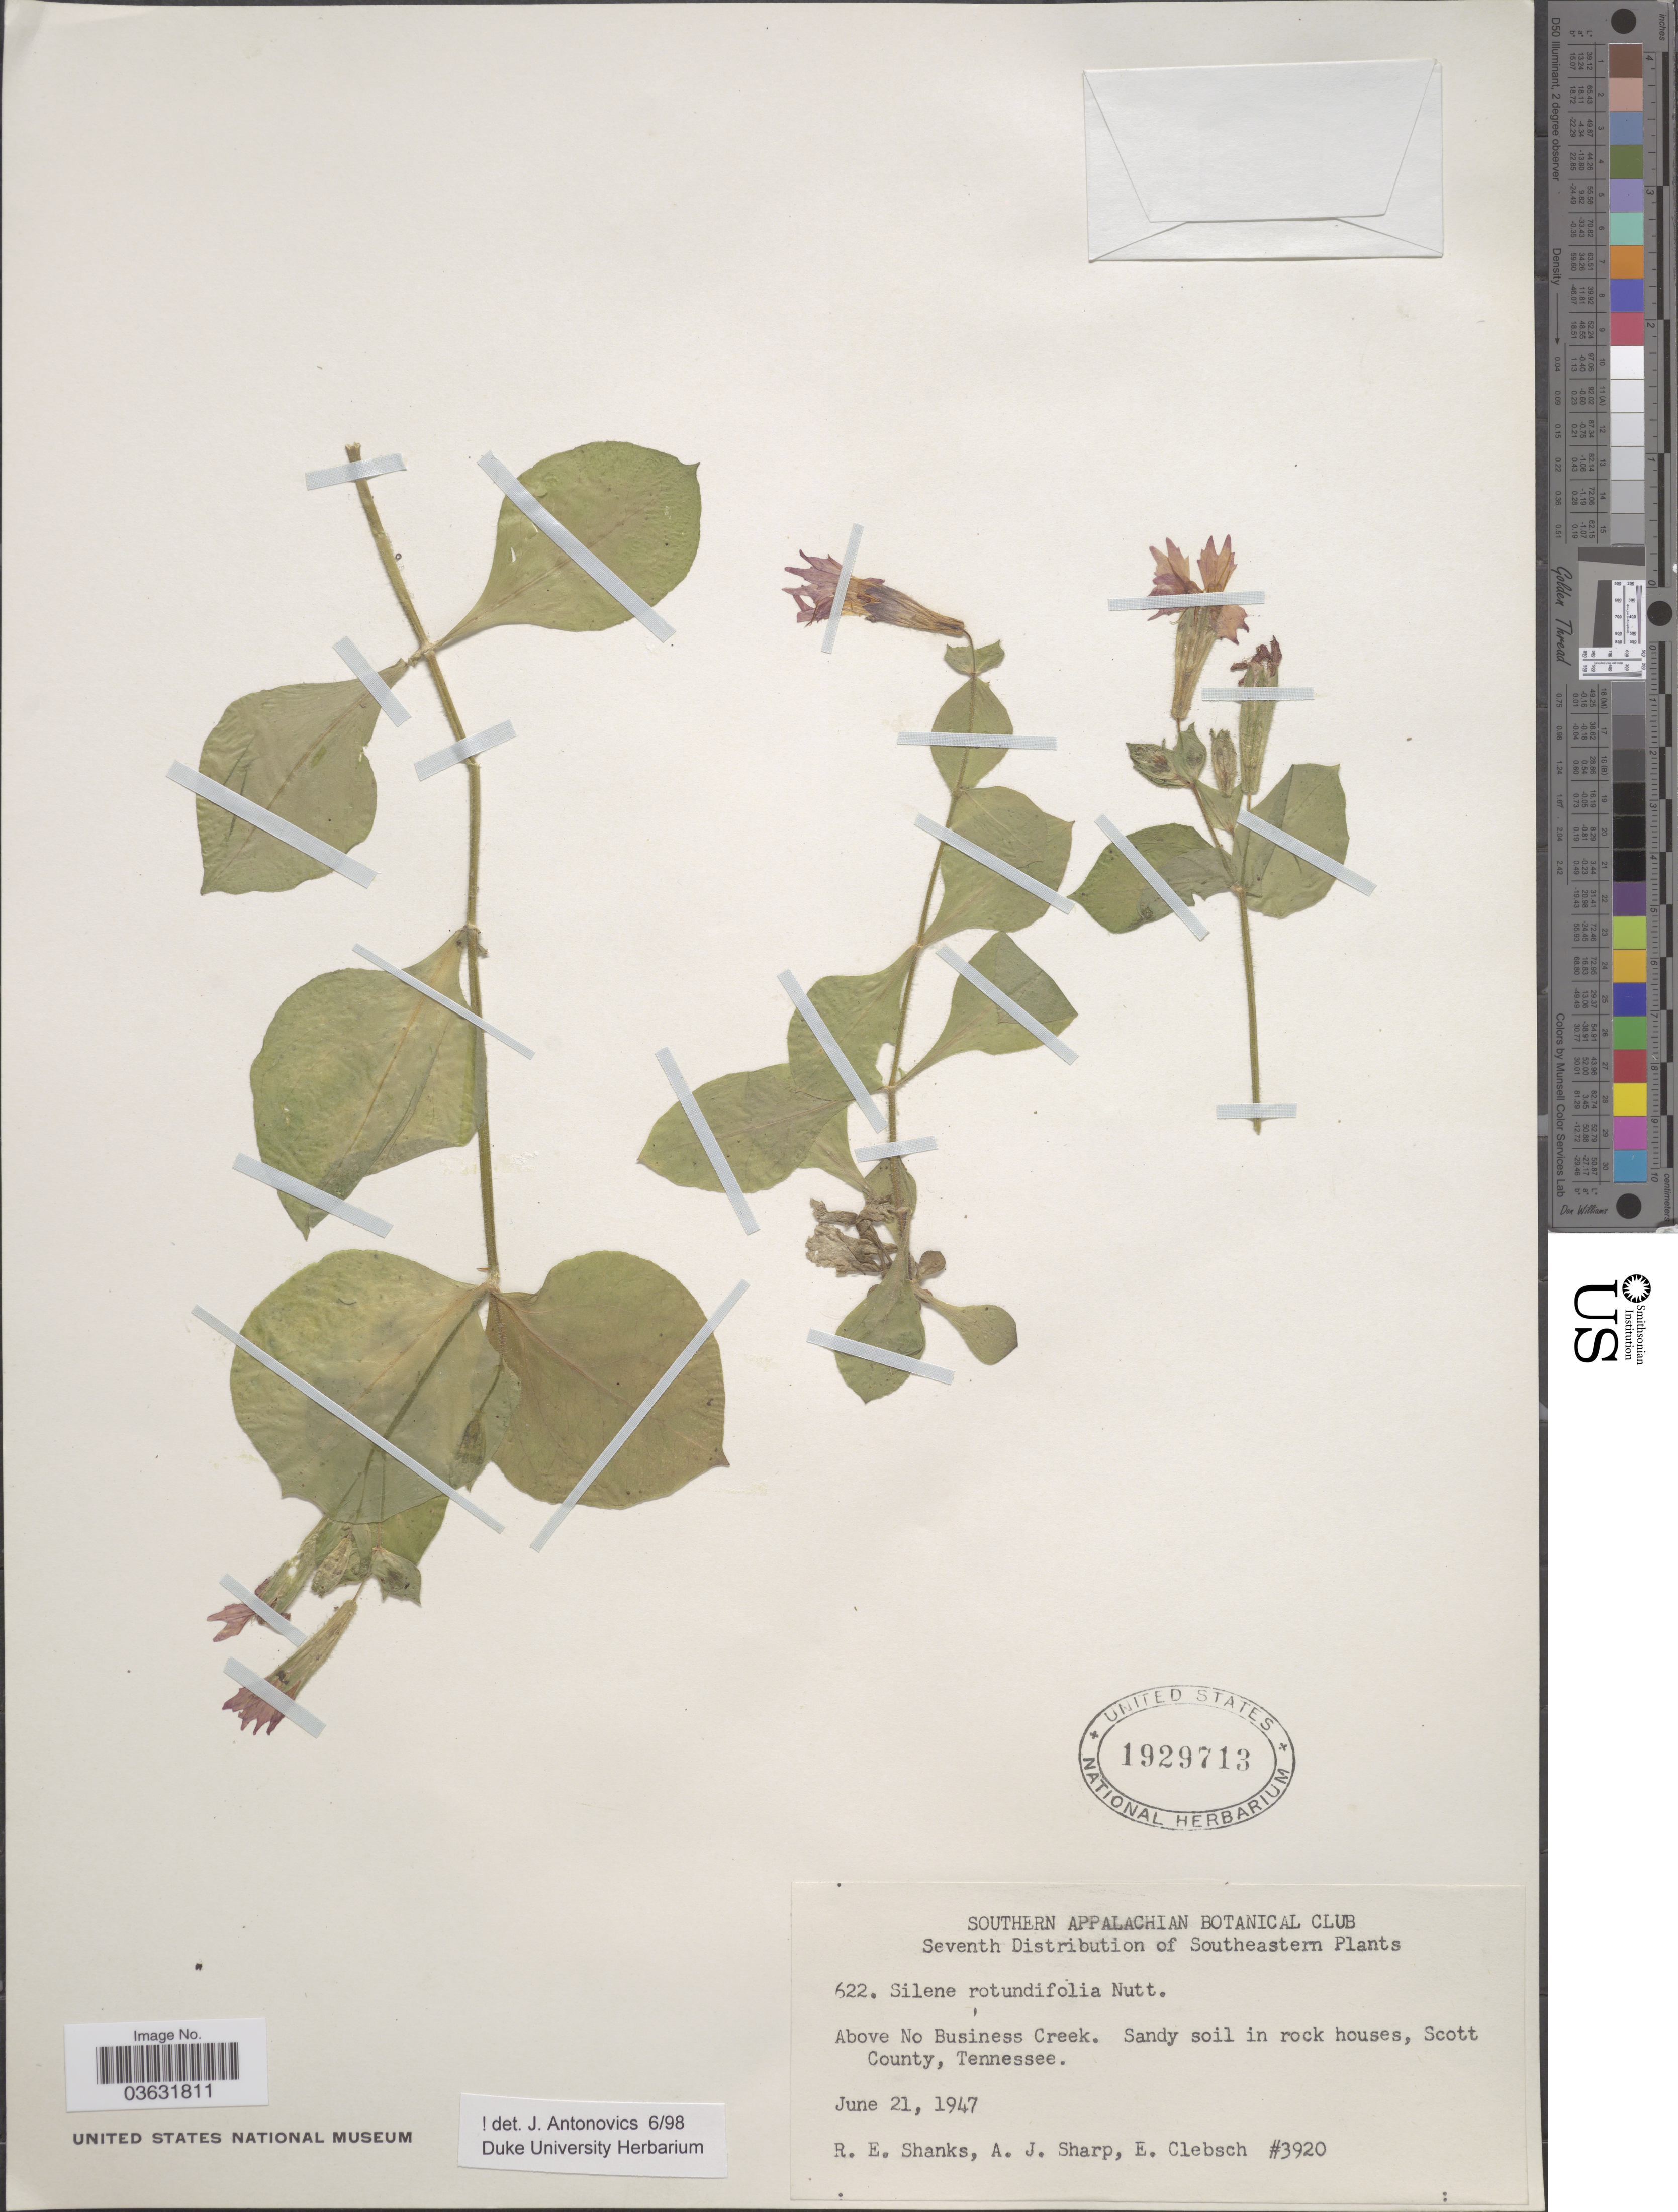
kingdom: Plantae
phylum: Tracheophyta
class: Magnoliopsida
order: Caryophyllales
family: Caryophyllaceae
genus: Silene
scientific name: Silene rotundifolia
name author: Nutt.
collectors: R. Shanks, A. J. Sharp & E. Clebsch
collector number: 622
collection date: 1947-06-21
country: United States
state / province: Tennessee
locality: Above No Business Creek. Scott County. Southeastern.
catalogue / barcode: US 1929713